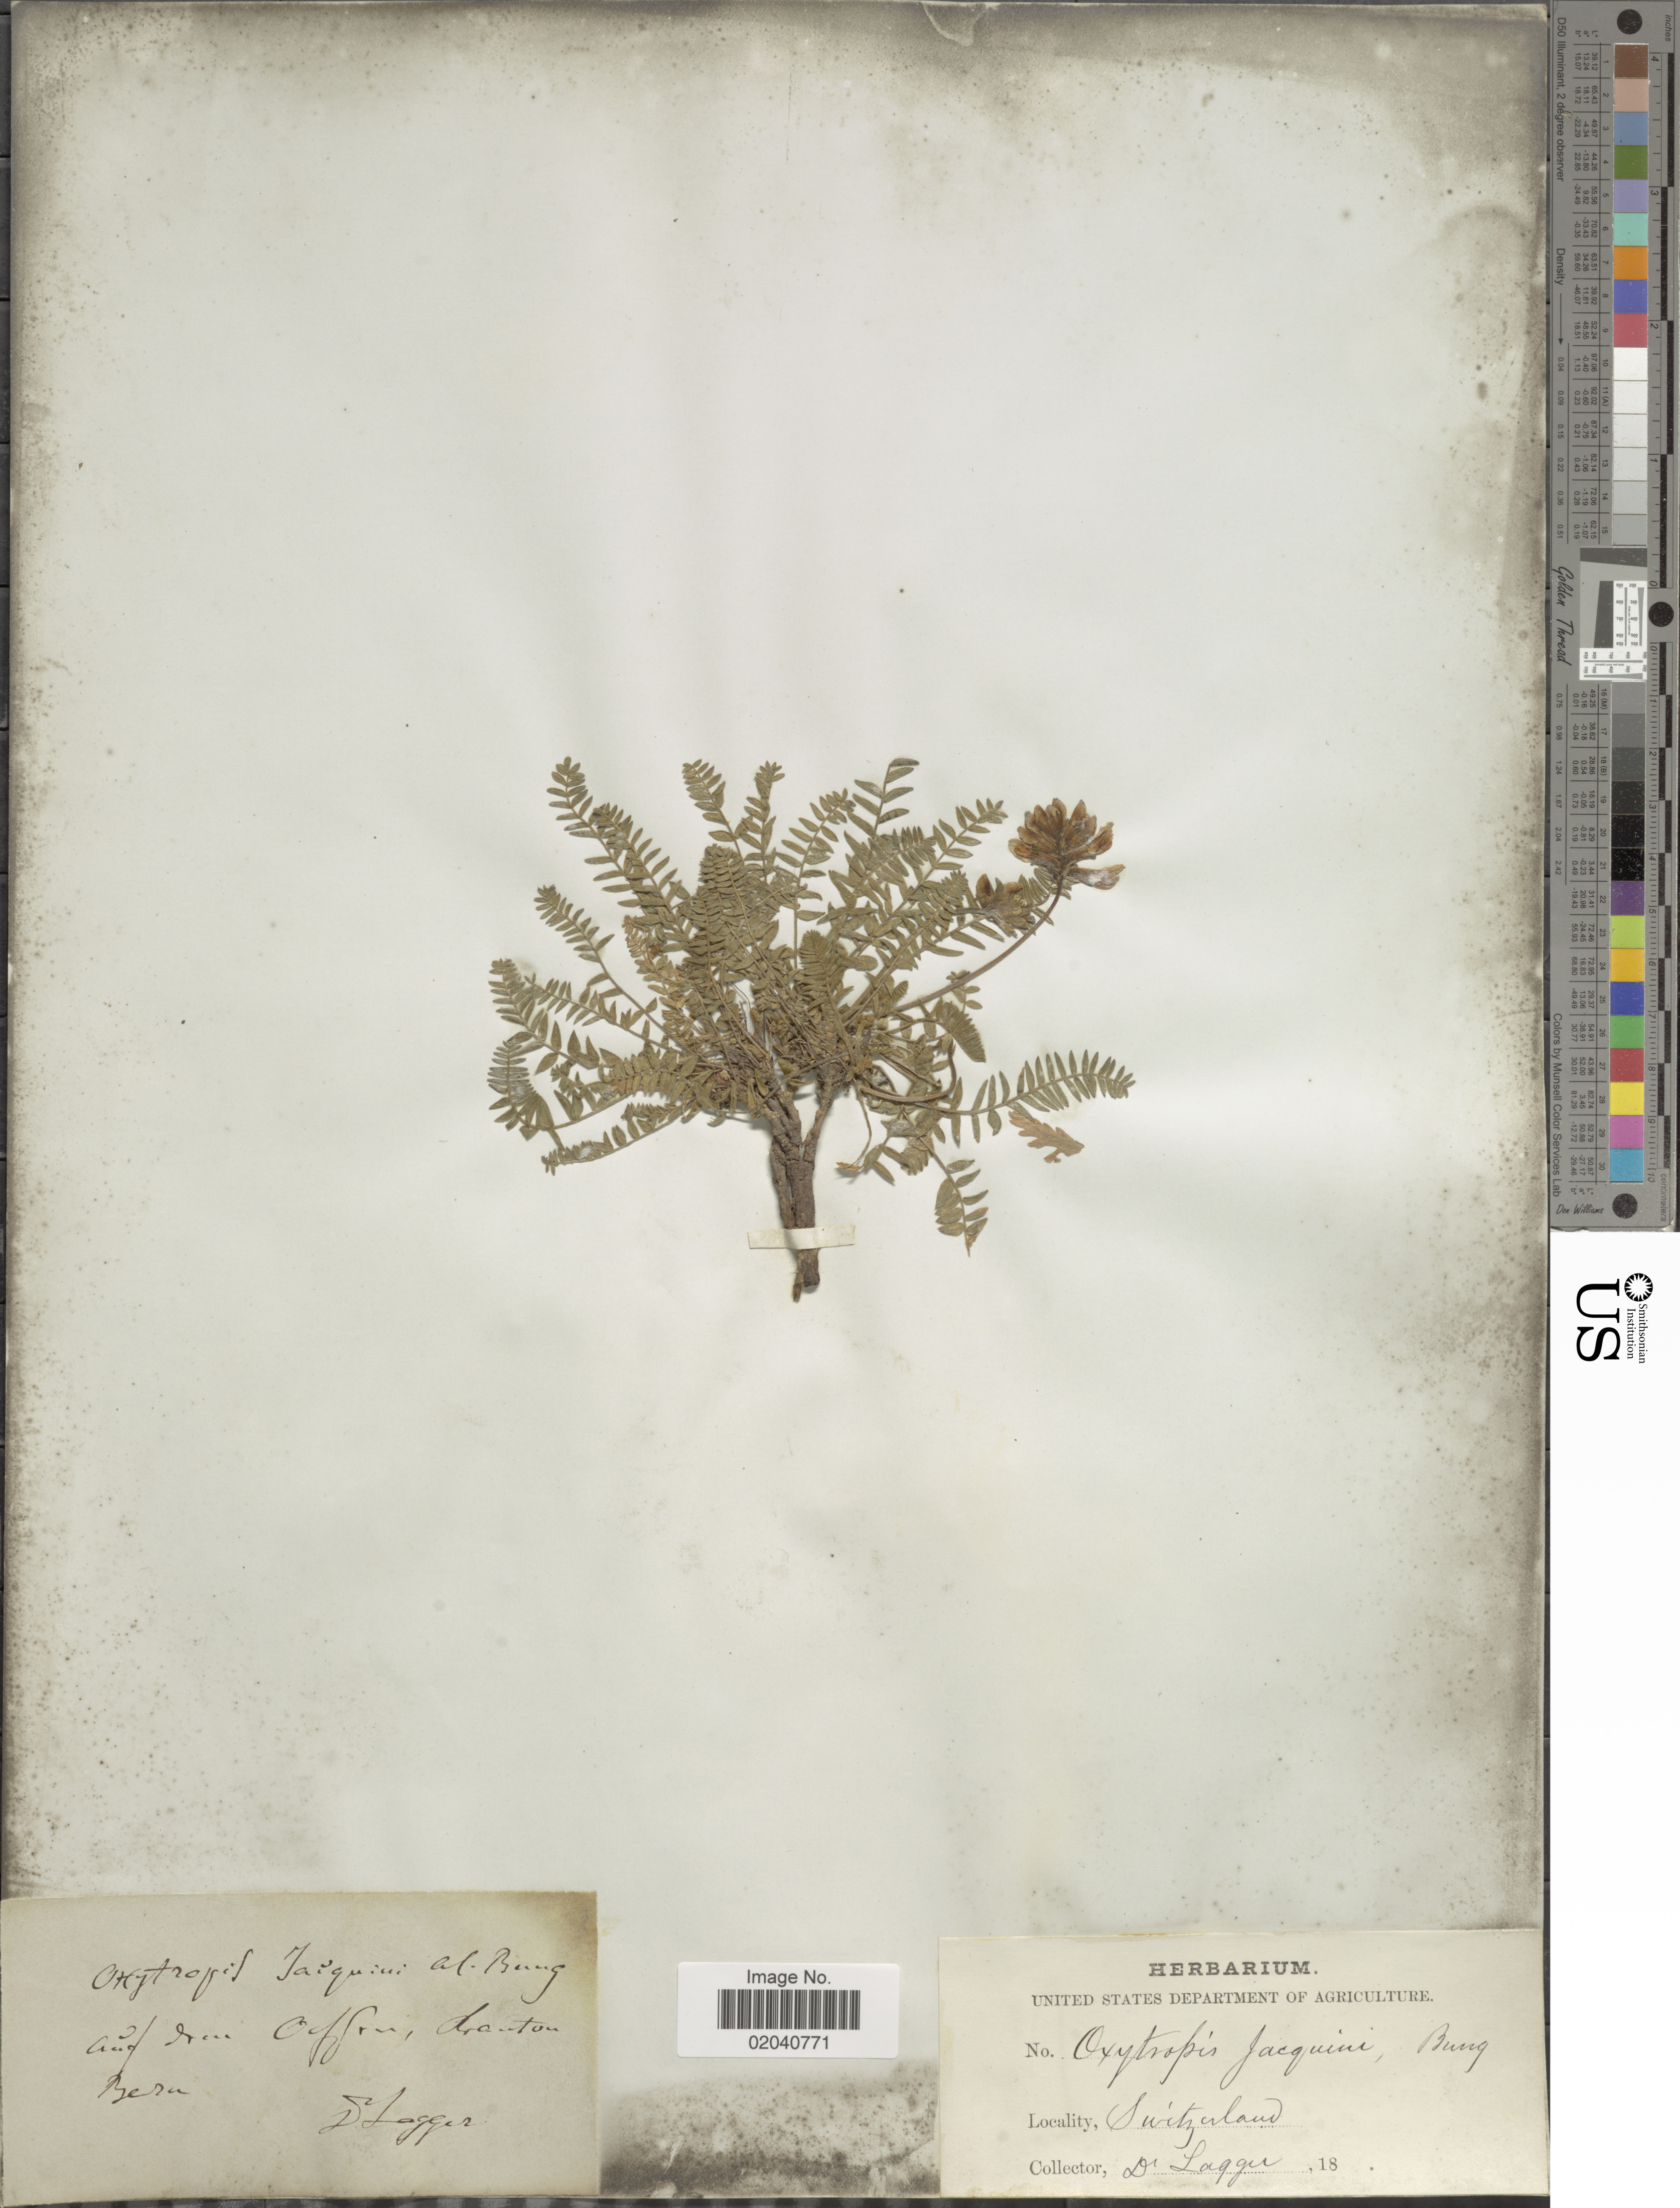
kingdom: Plantae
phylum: Tracheophyta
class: Magnoliopsida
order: Fabales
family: Fabaceae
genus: Oxytropis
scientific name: Oxytropis jacquinii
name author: Bunge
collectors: F. J. Lagger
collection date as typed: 18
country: Switzerland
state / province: Bern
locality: Canton Bern